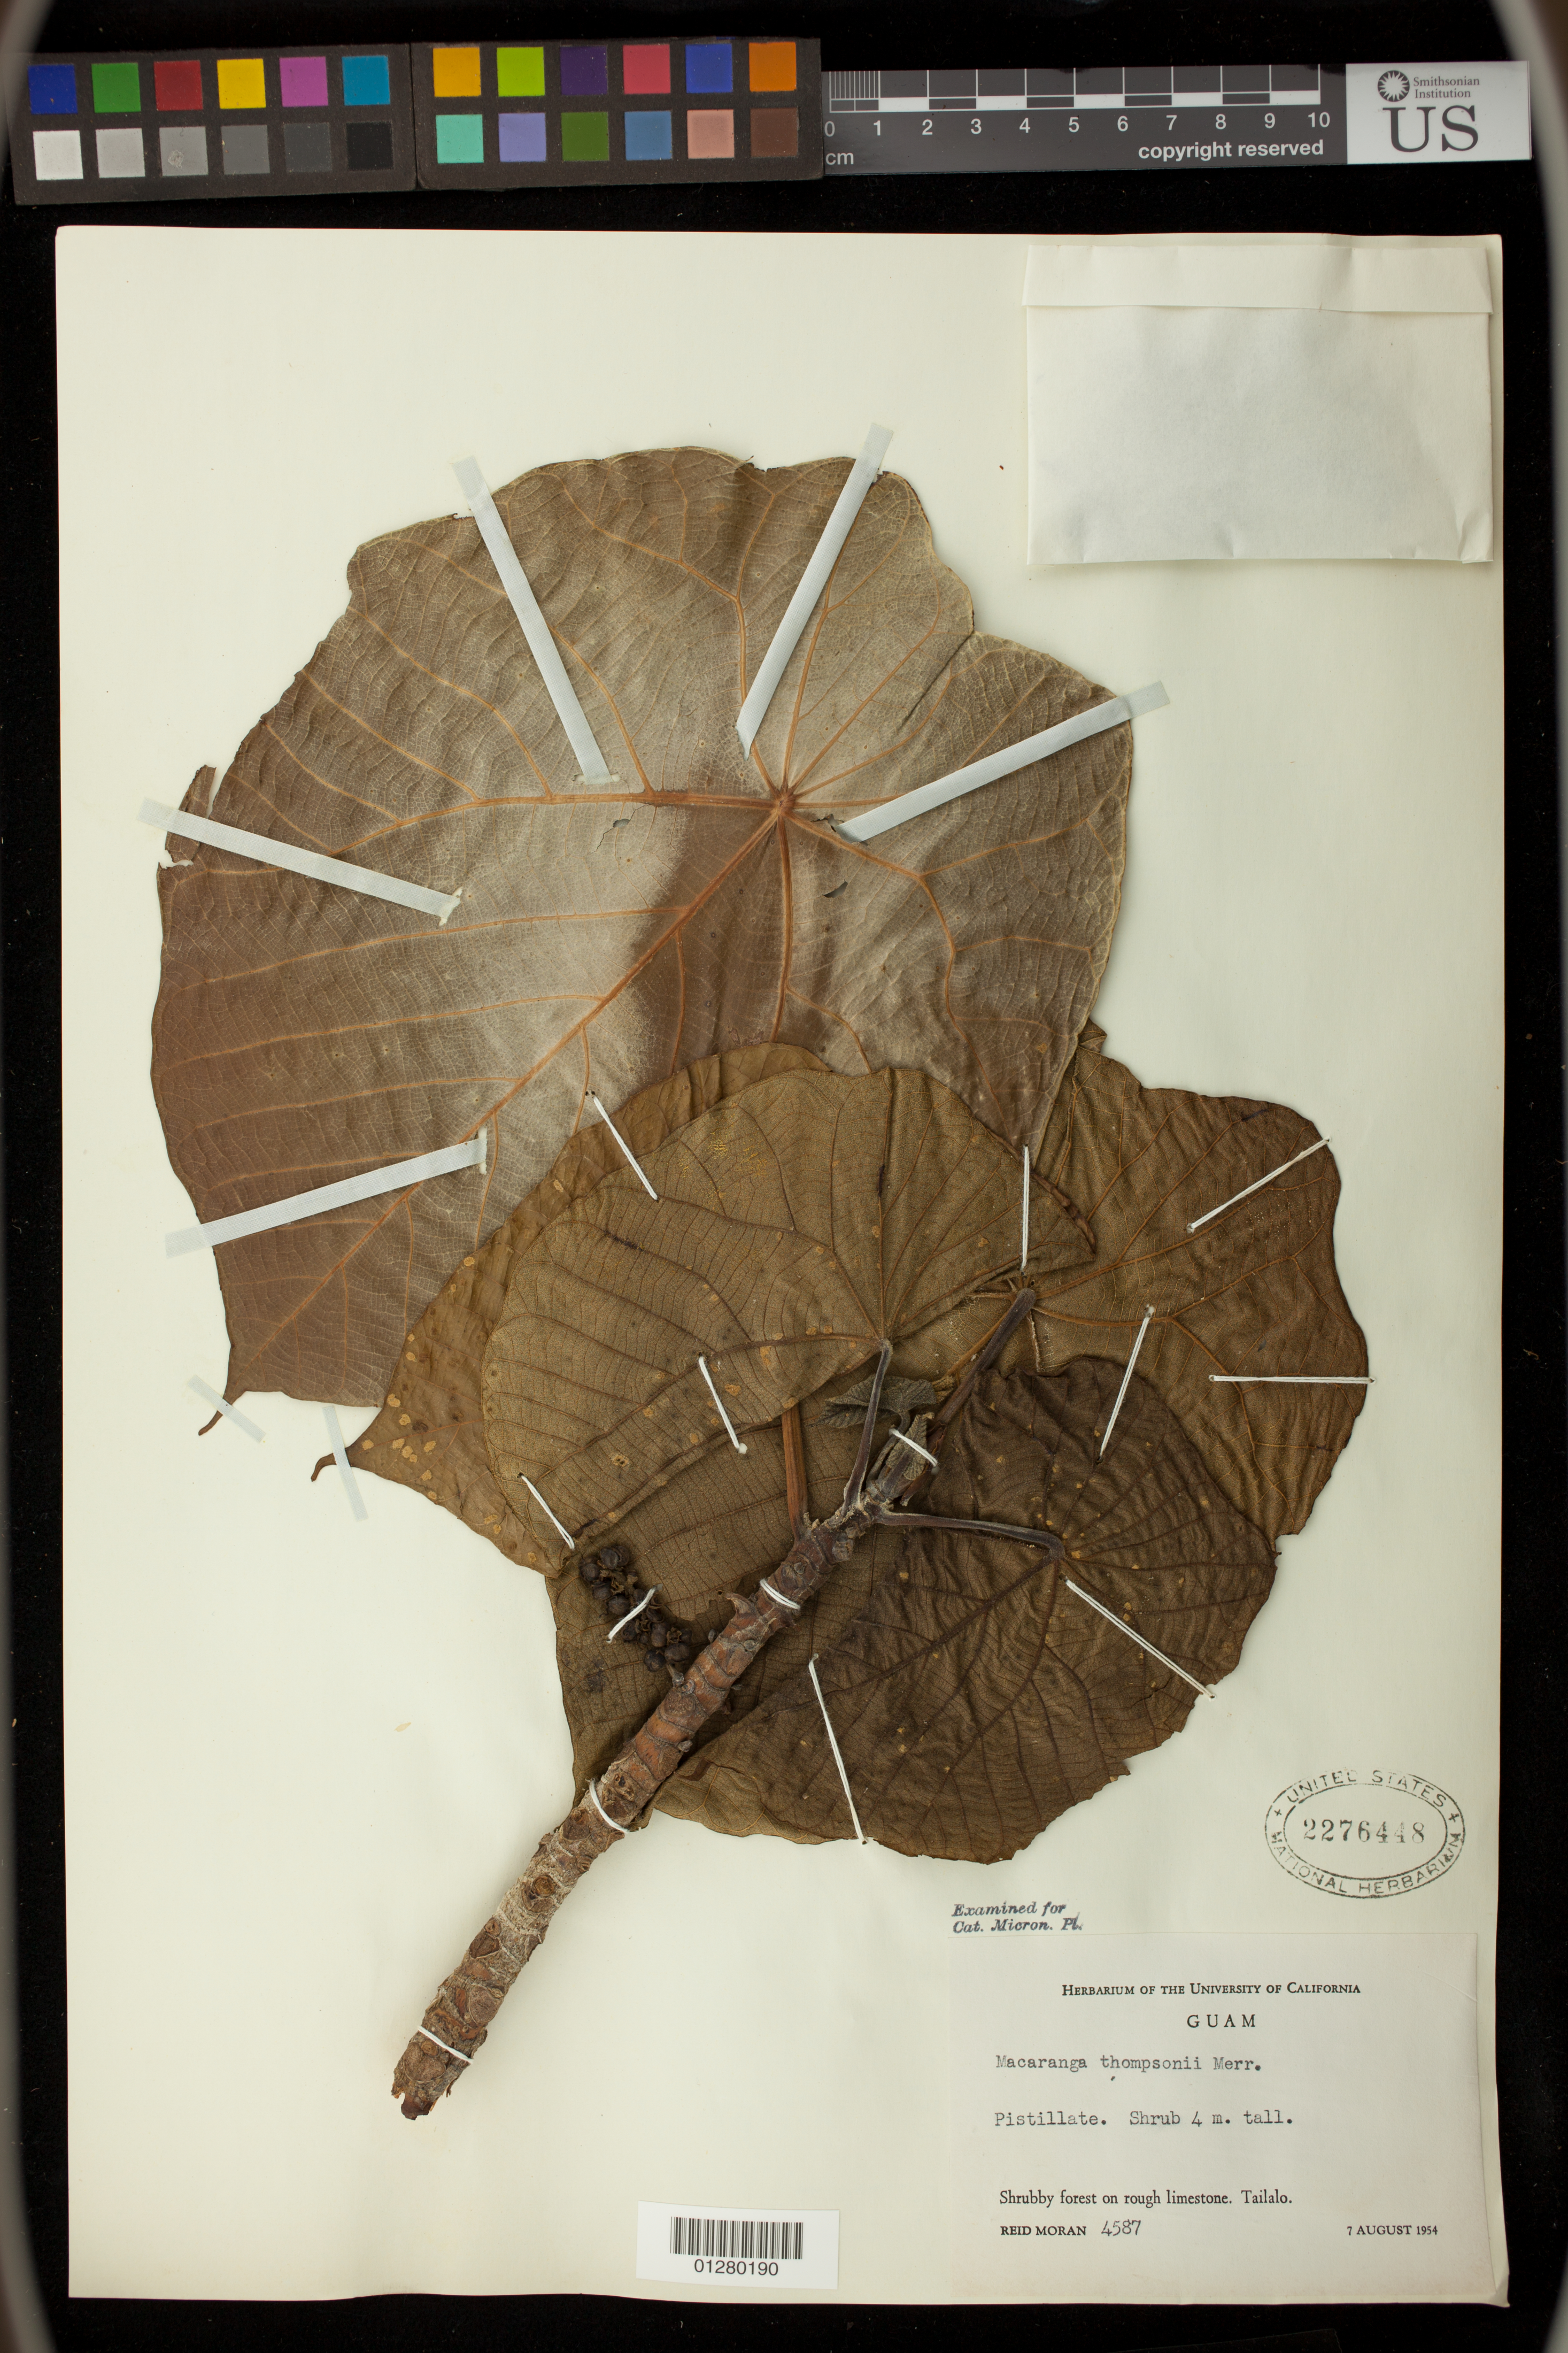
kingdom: Plantae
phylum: Tracheophyta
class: Magnoliopsida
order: Malpighiales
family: Euphorbiaceae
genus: Macaranga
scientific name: Macaranga thompsonii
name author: Merr.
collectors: R. V. Moran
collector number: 4587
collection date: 1954-08-07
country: Guam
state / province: Yona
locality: Tailalo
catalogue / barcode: US 2276448